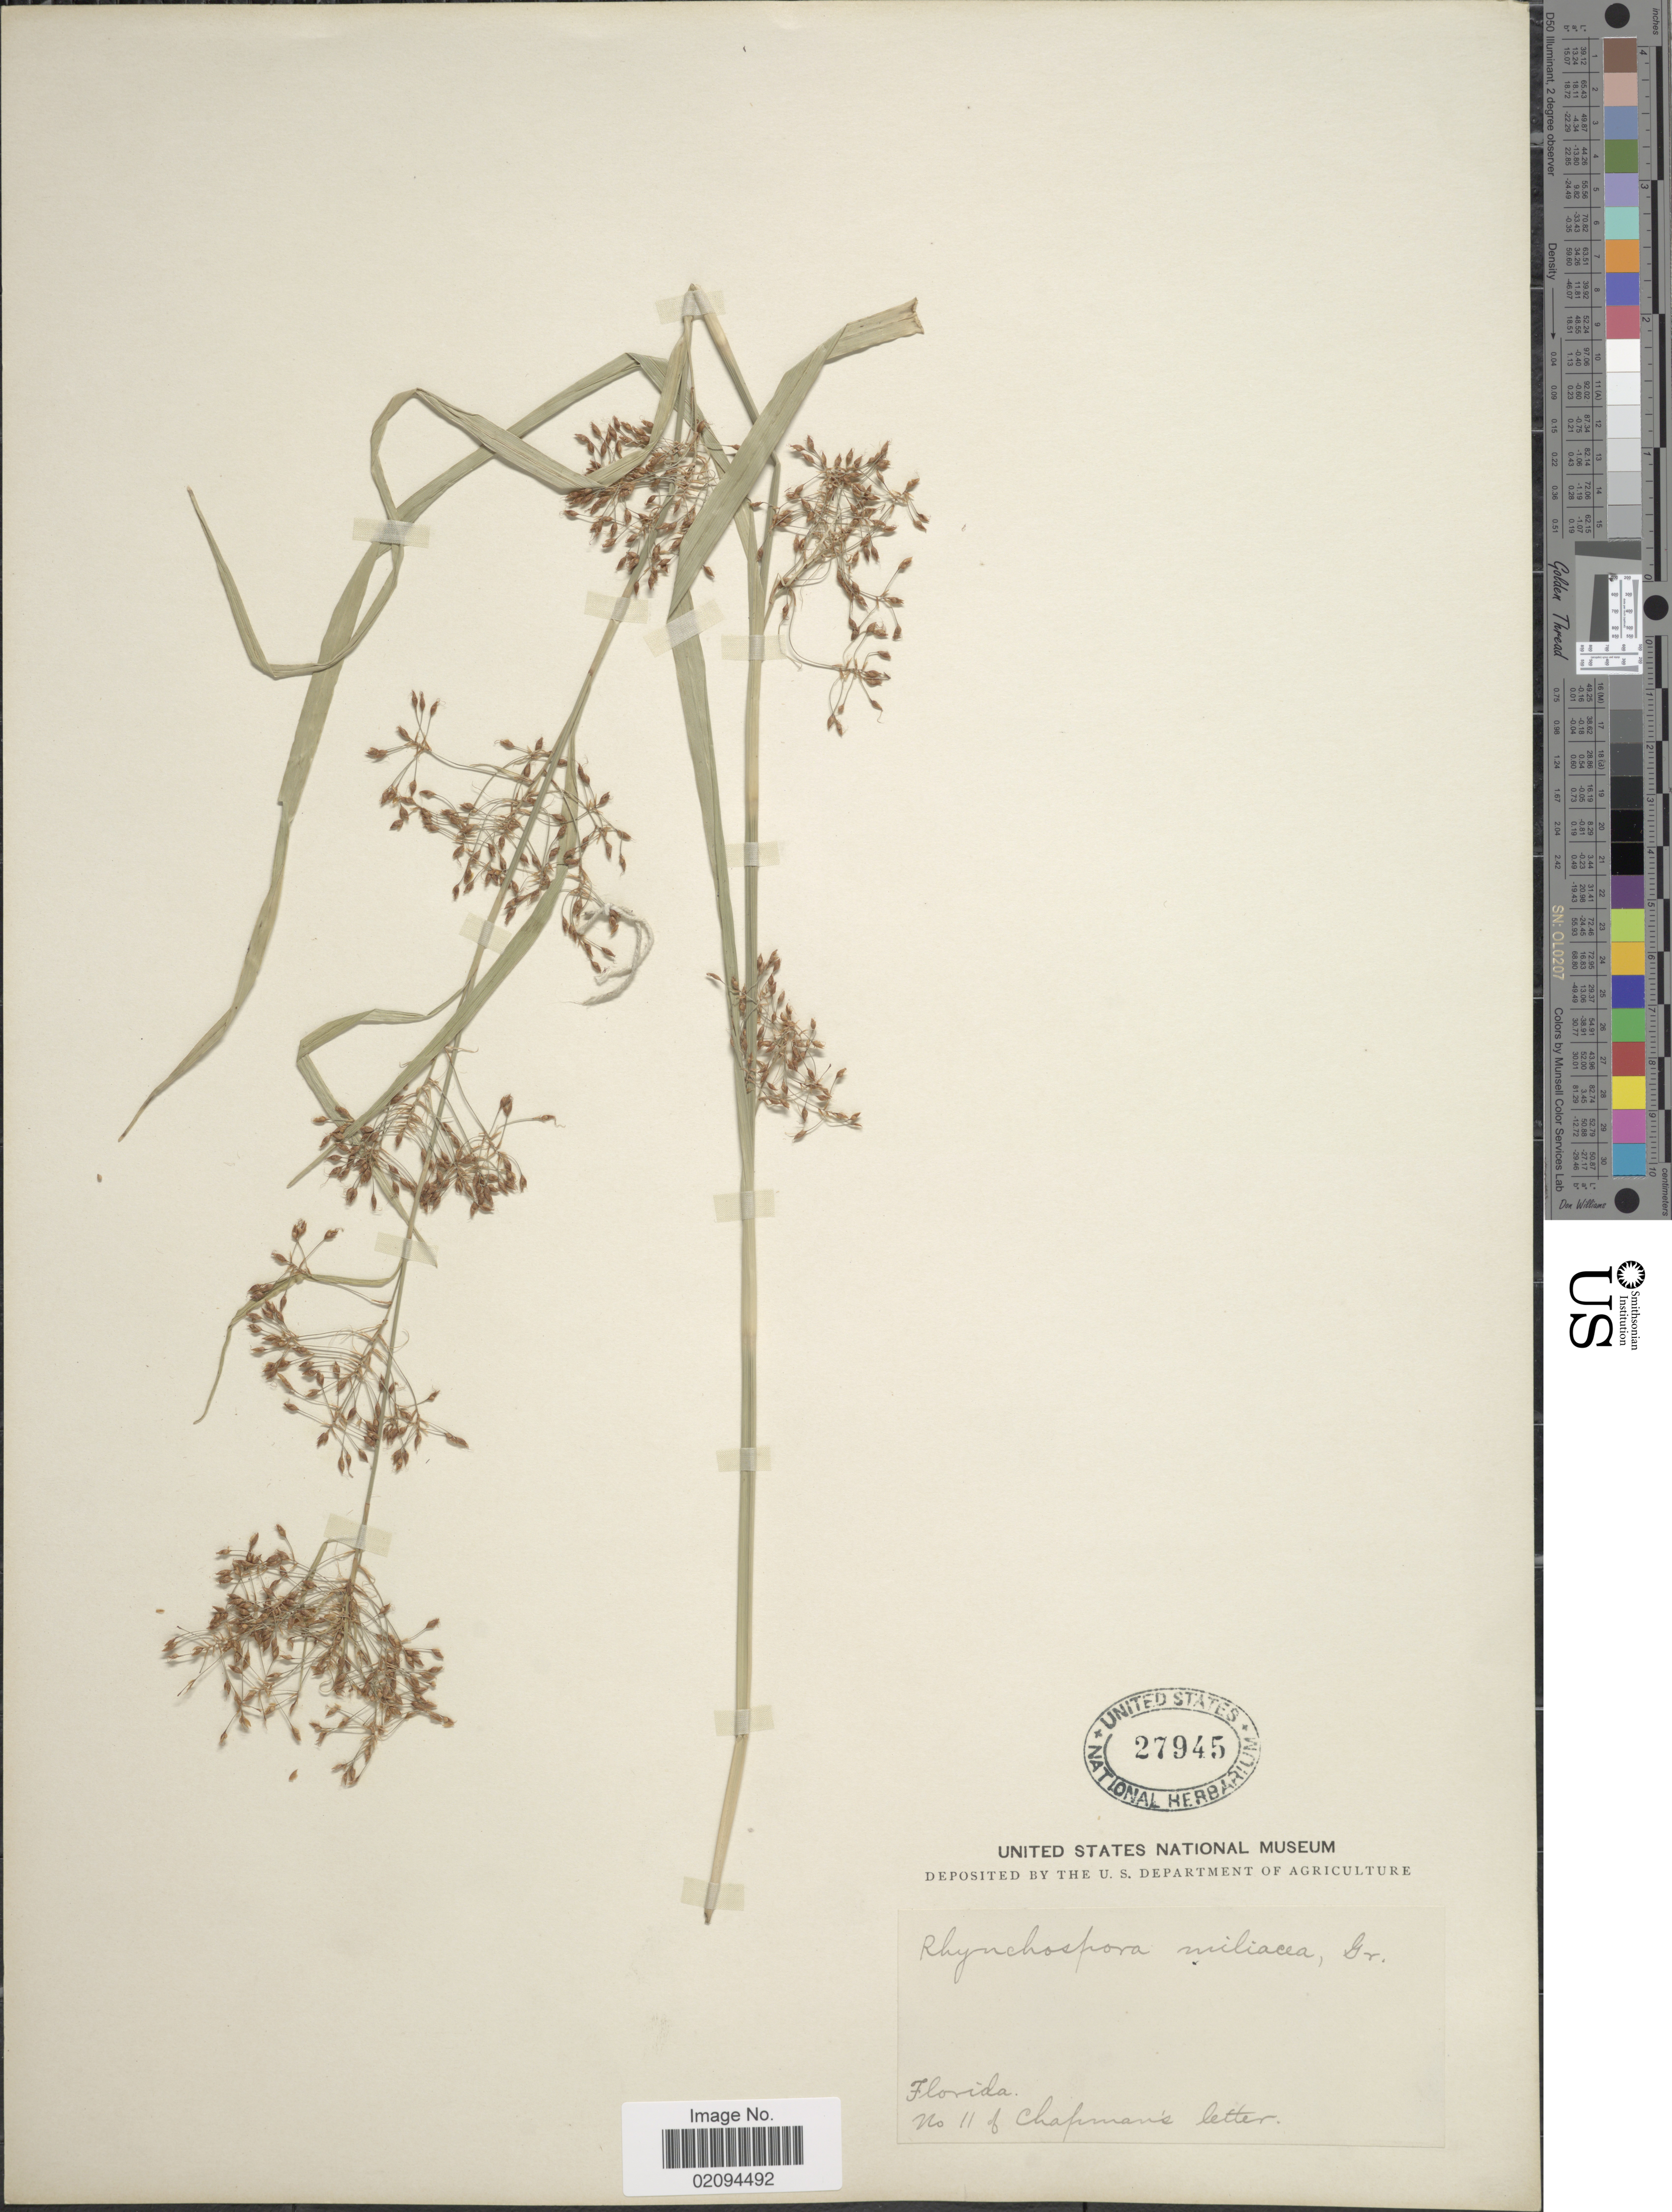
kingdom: Plantae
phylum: Tracheophyta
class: Liliopsida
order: Poales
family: Cyperaceae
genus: Rhynchospora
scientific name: Rhynchospora miliacea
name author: (Lam.) A. Gray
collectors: A. Chapman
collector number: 11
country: United States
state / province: Florida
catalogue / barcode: US 27945